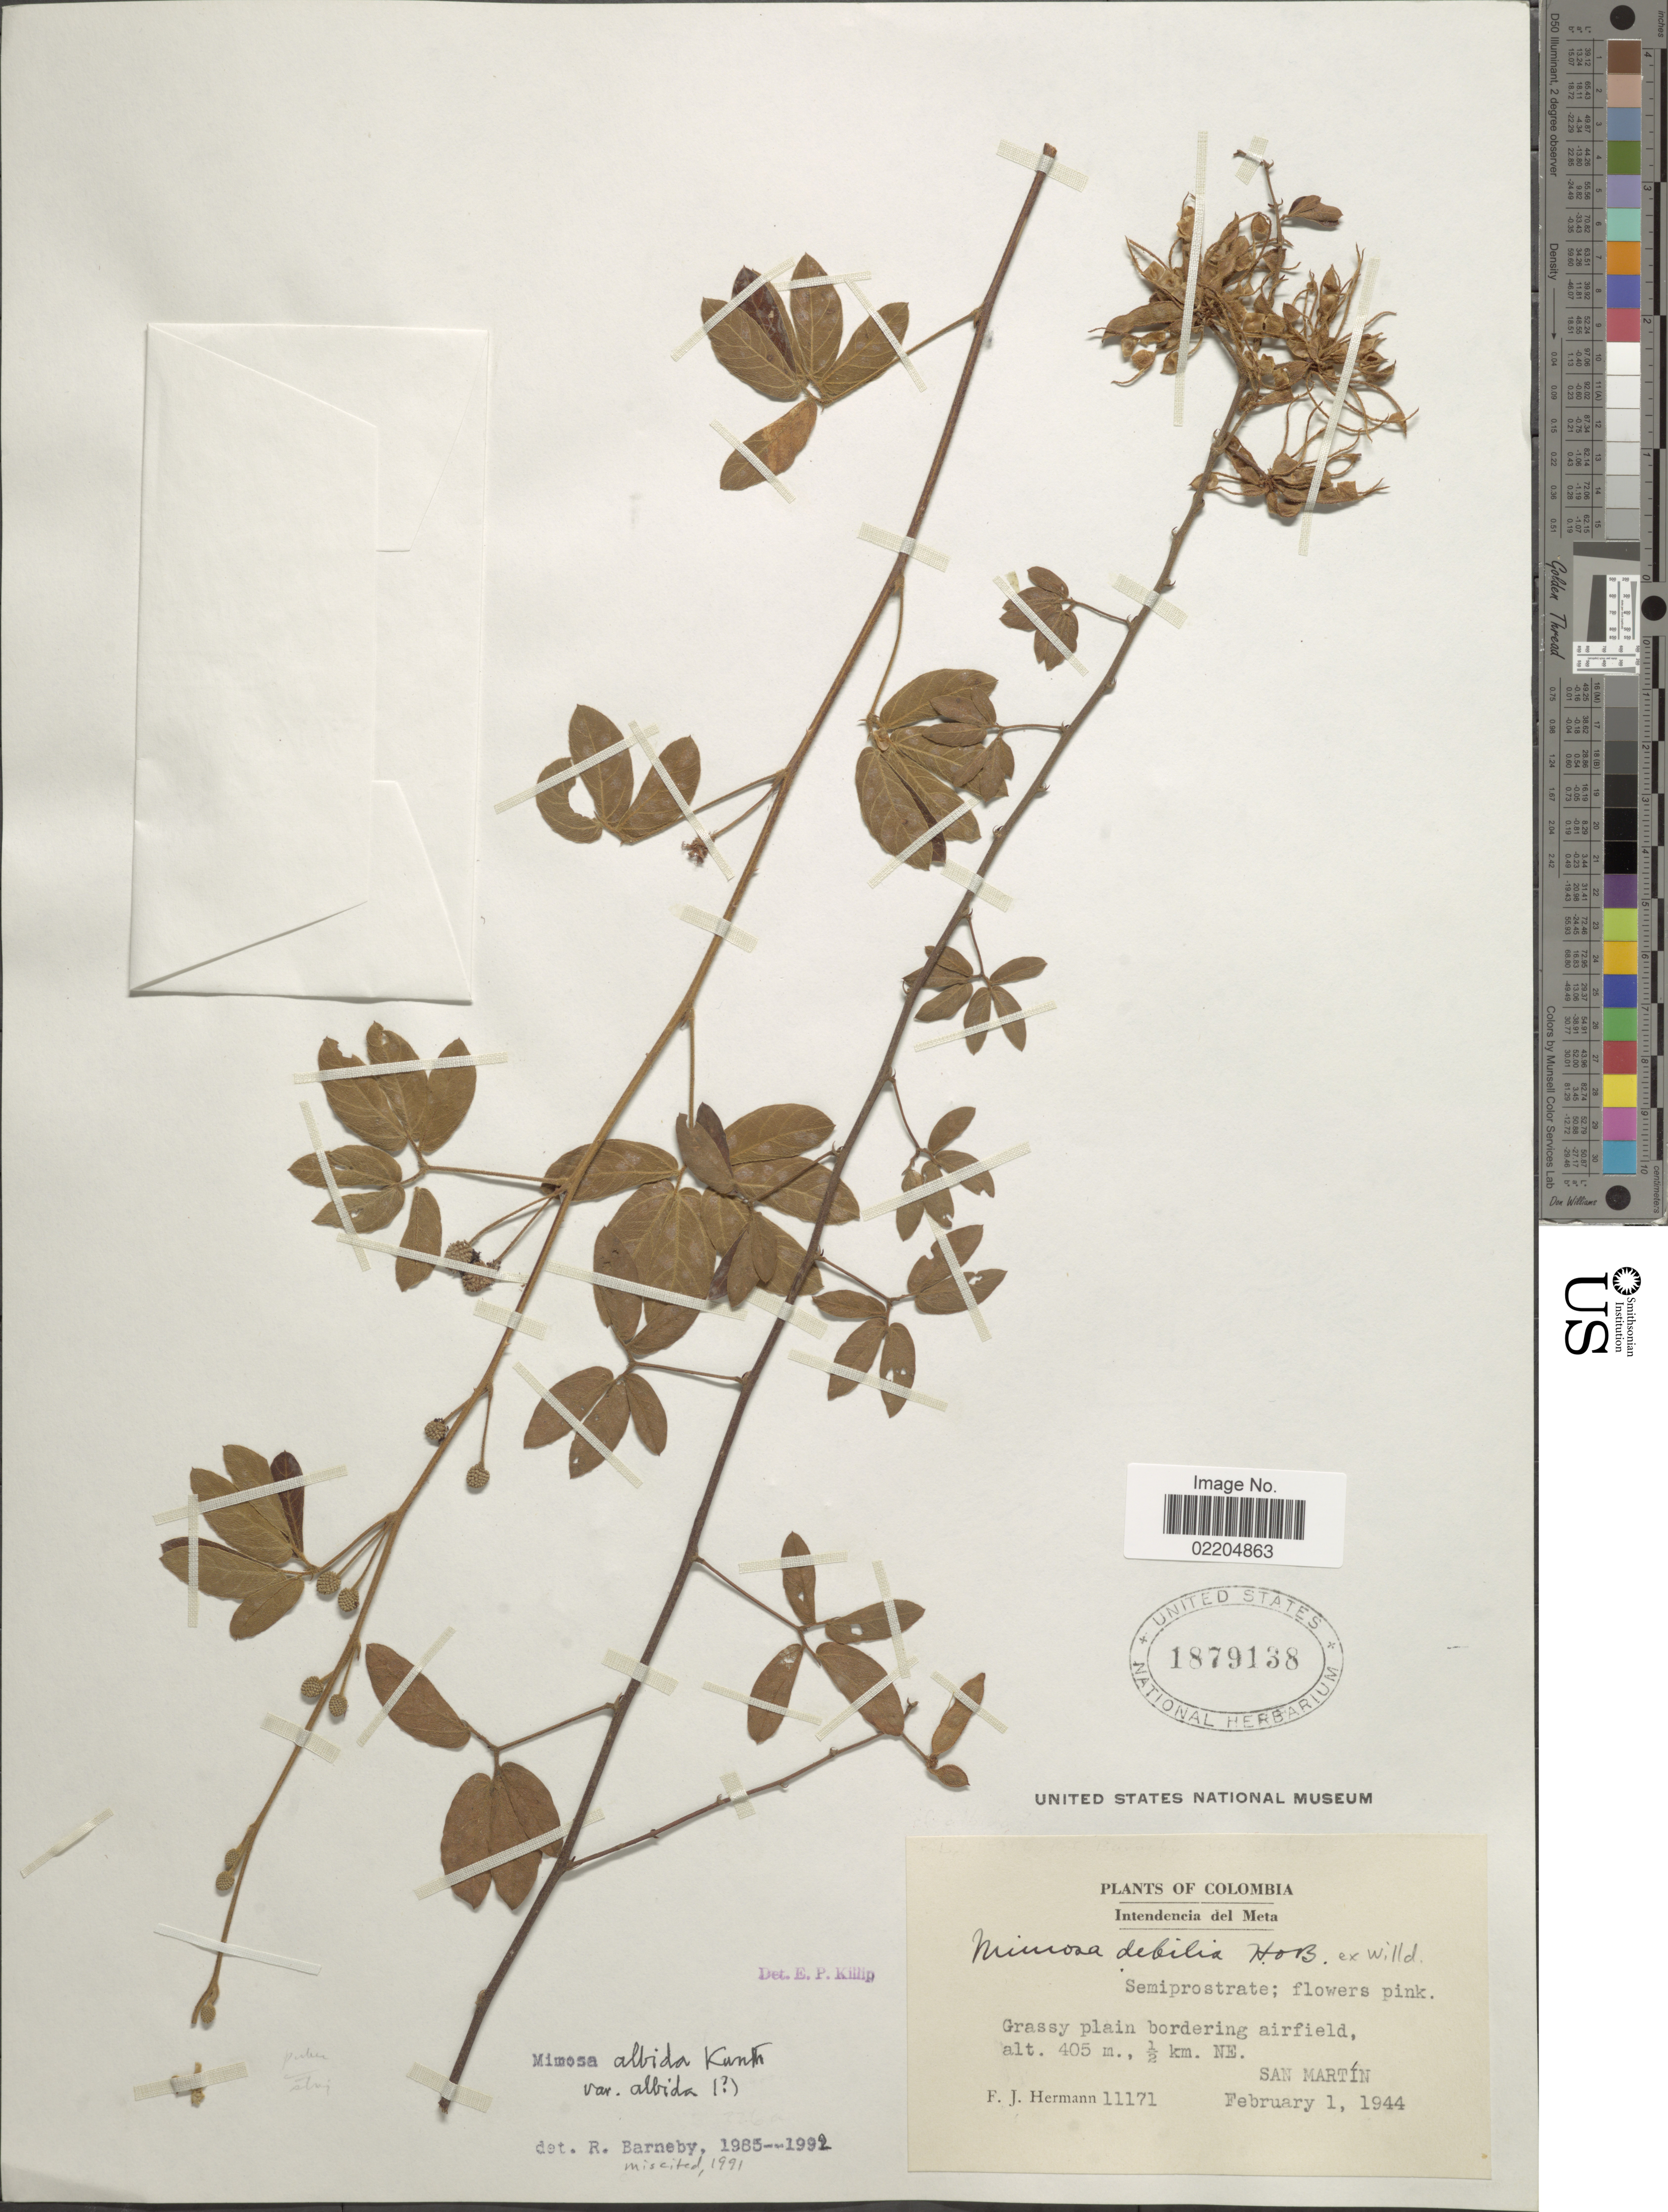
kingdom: Plantae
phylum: Tracheophyta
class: Magnoliopsida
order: Fabales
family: Fabaceae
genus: Mimosa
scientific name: Mimosa albida var. albida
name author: Humb. & Bonpl. ex Willd.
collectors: F. J. Hermann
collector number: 11171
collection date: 1944-02-01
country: Colombia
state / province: Meta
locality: ½ km NE. San Martin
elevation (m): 405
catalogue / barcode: US 1879138